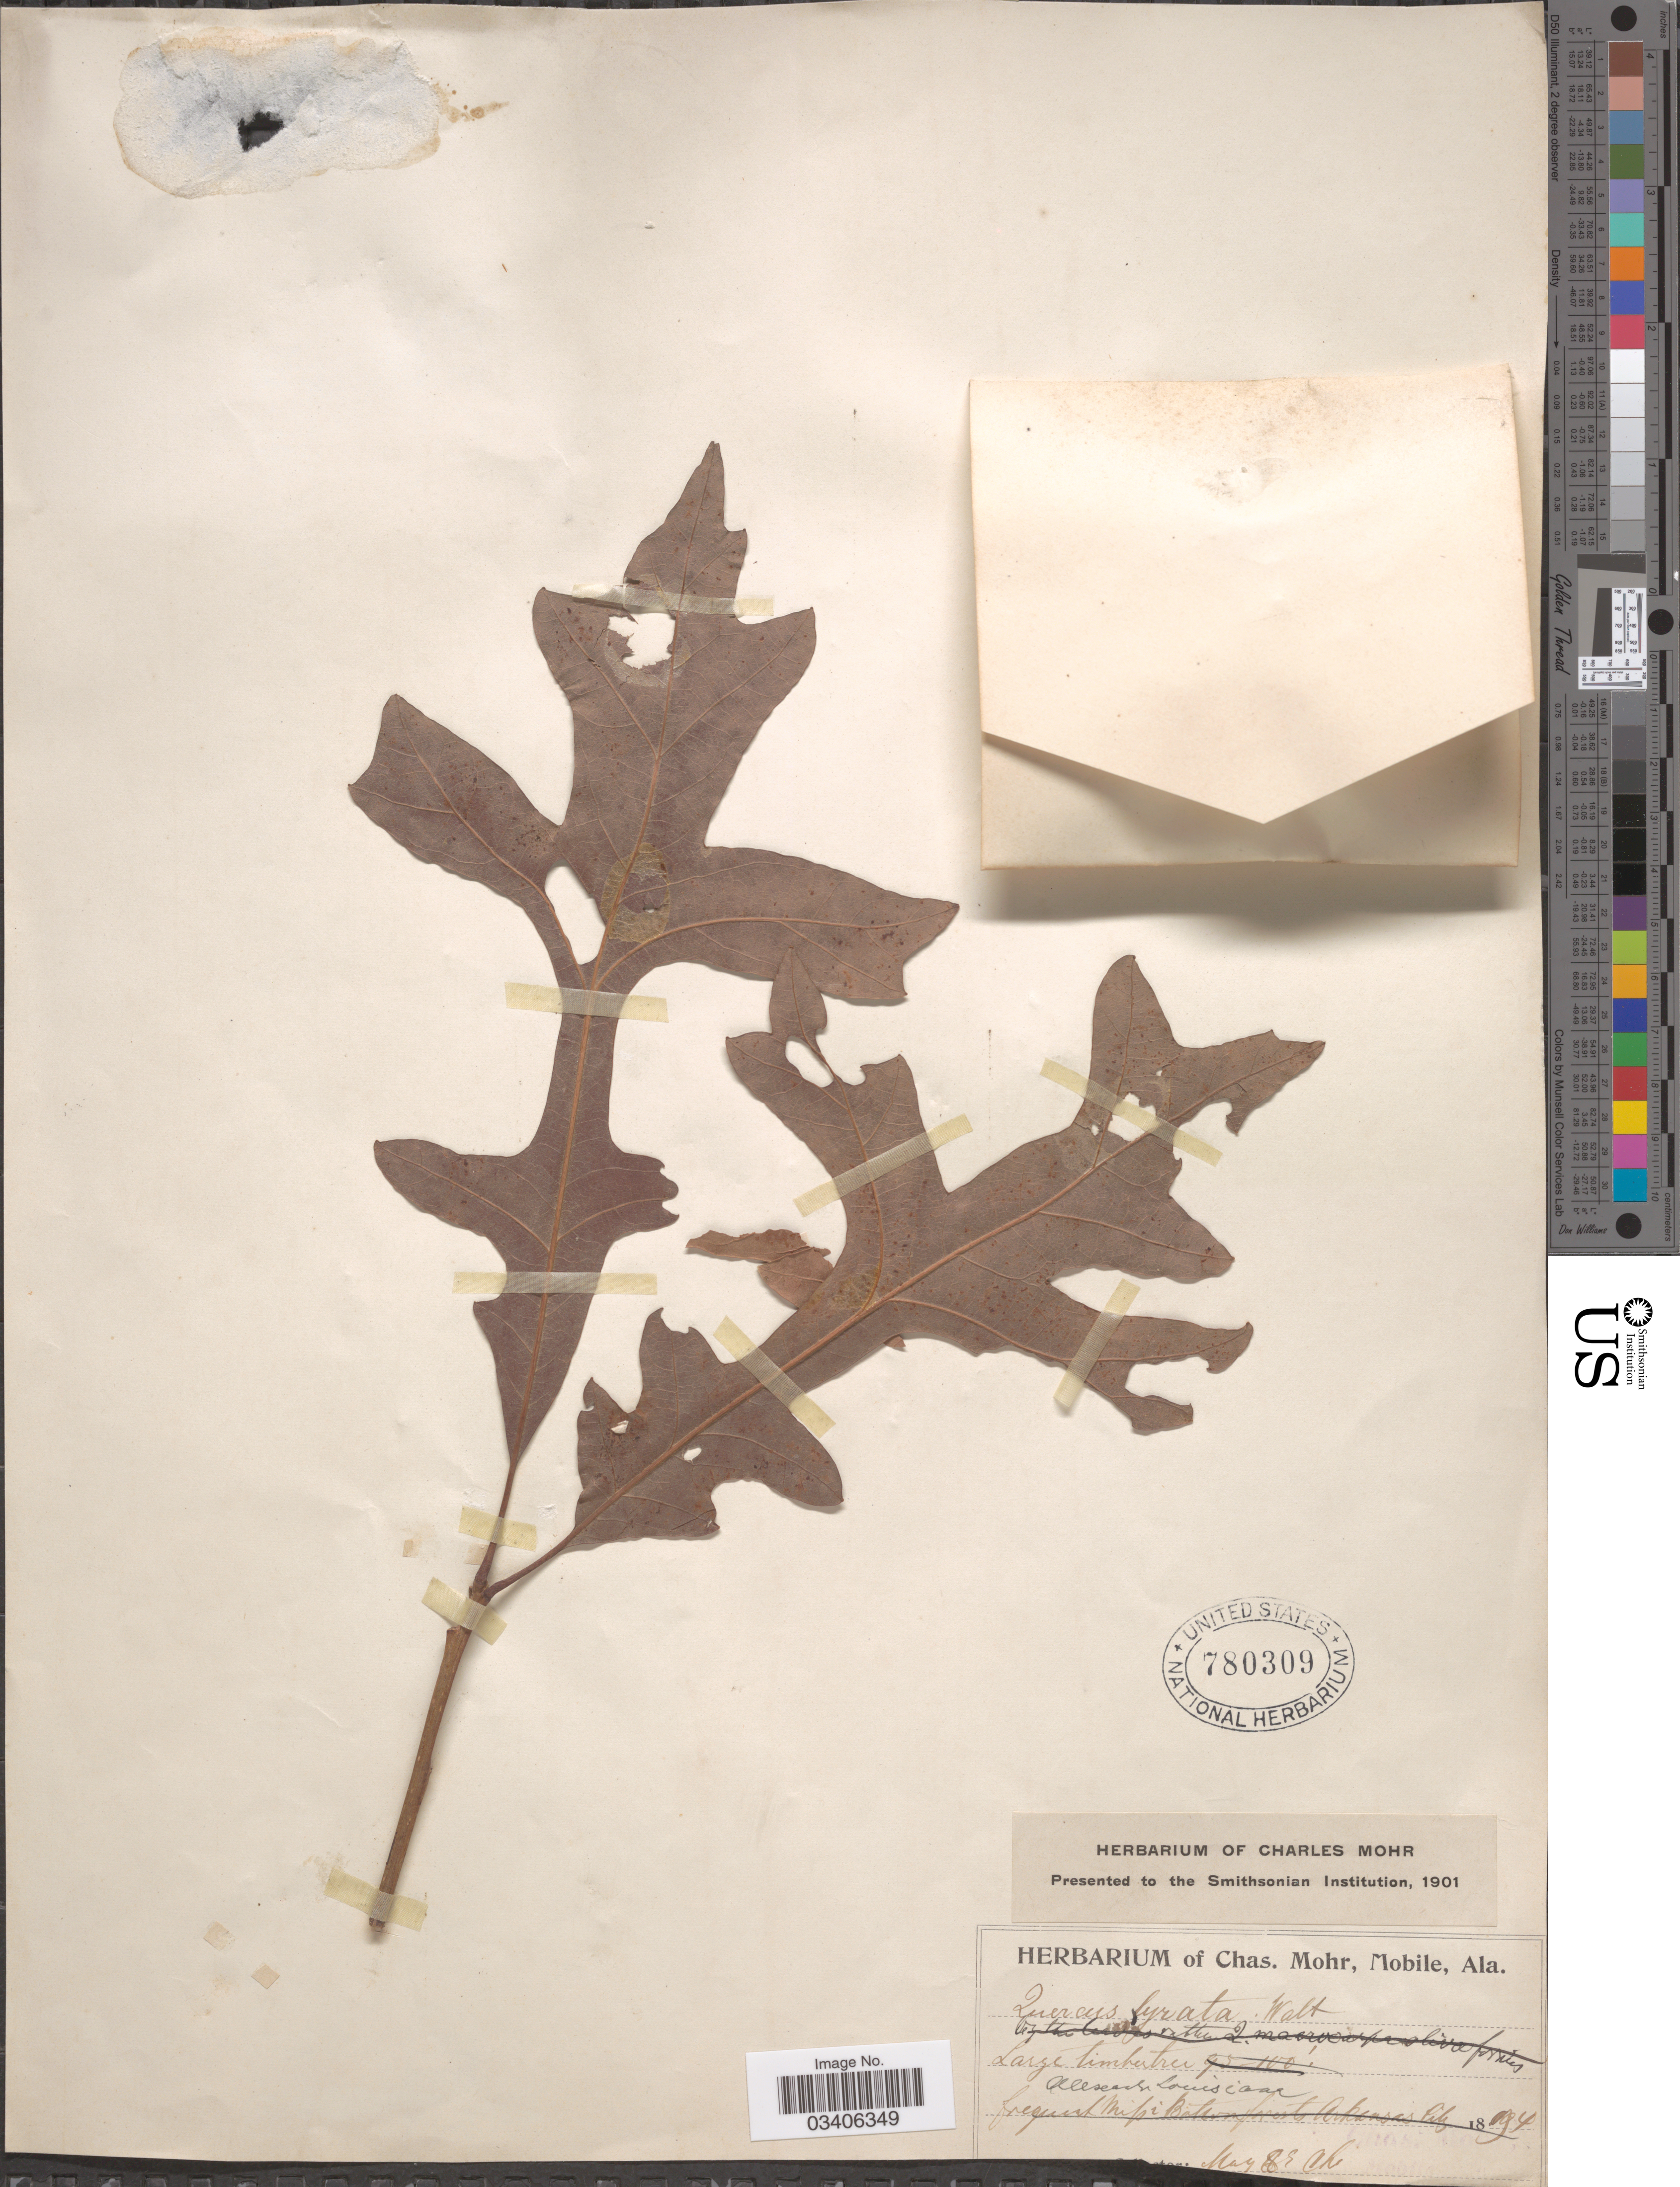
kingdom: Plantae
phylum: Tracheophyta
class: Magnoliopsida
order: Fagales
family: Fagaceae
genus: Quercus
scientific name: Quercus lyrata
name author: Walter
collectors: Mohr, C. T. (herbarium)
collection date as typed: Transcribed d/m/y: /5/84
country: United States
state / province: Louisiana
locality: Alexandr.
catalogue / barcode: US 780309